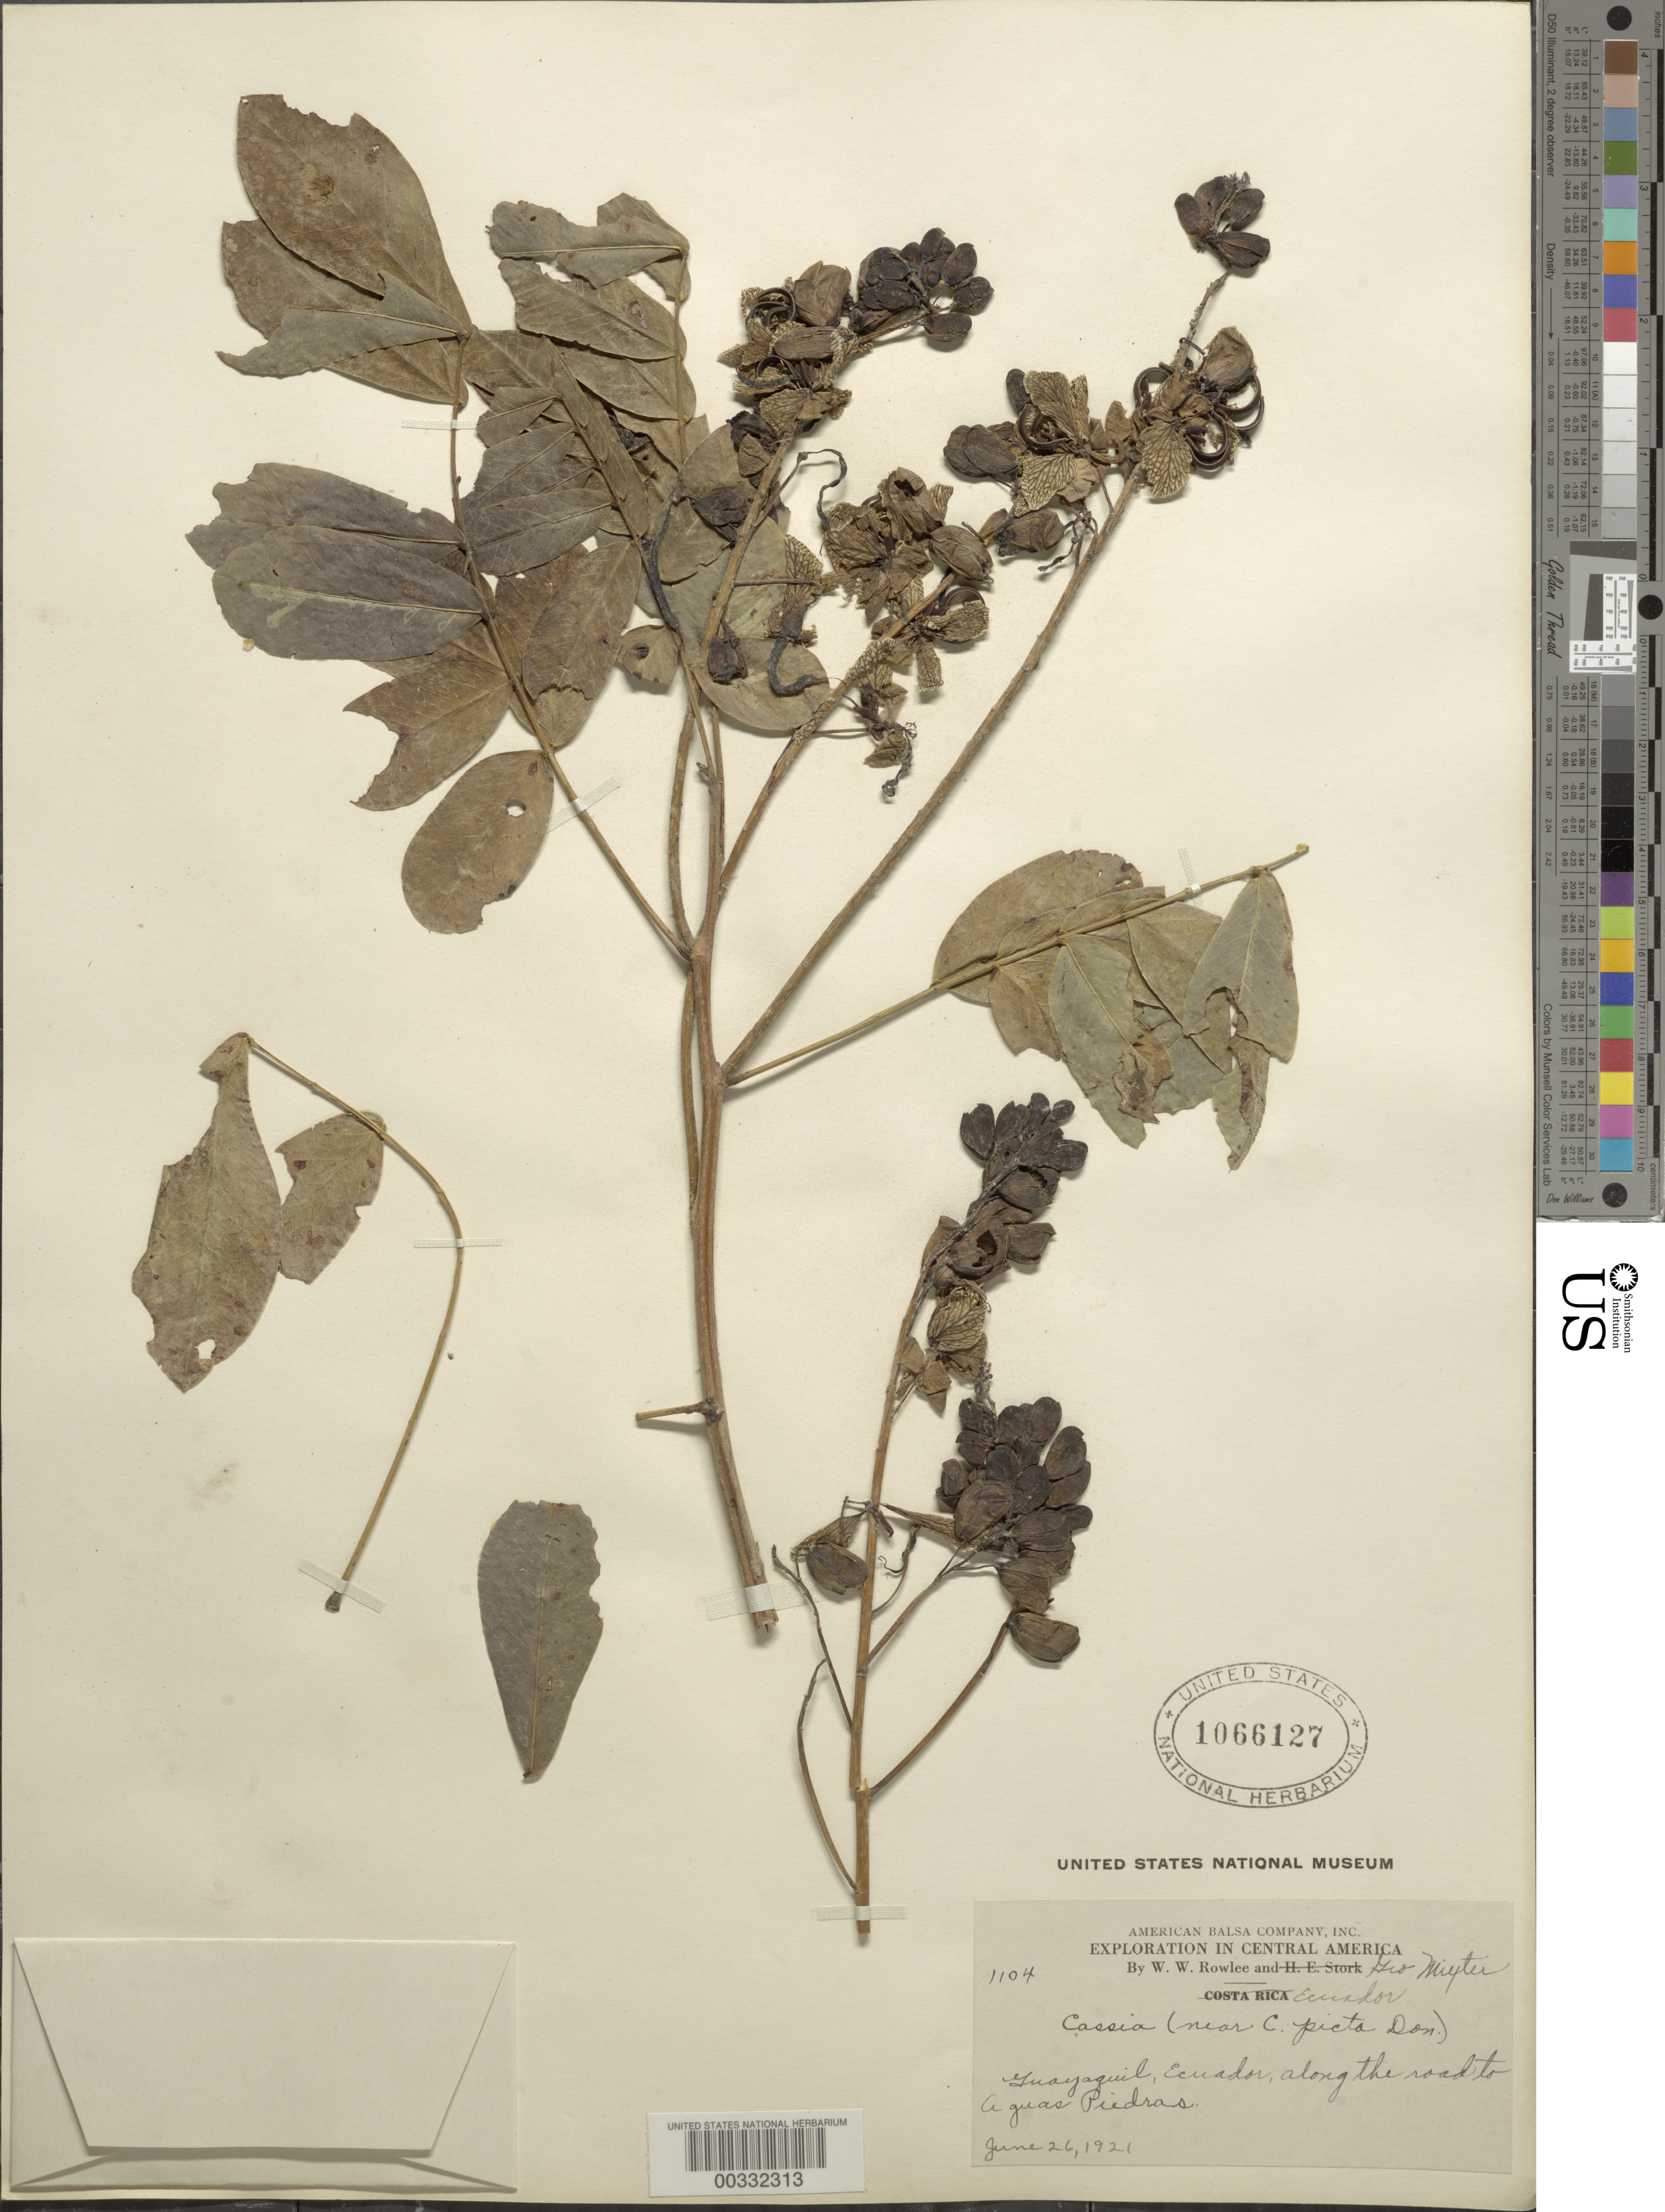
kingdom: Plantae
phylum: Tracheophyta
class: Magnoliopsida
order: Fabales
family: Fabaceae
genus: Senna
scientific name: Senna pistaciifolia var. picta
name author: (G. Don) H.S. Irwin & Barneby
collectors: W. W. Rowlee & G. Mixter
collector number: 1104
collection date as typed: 26 Jun 1921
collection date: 1921-06-26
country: Ecuador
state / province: Guayas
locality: Guayaquil, along the road to aguas Piedras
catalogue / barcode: US 1066127